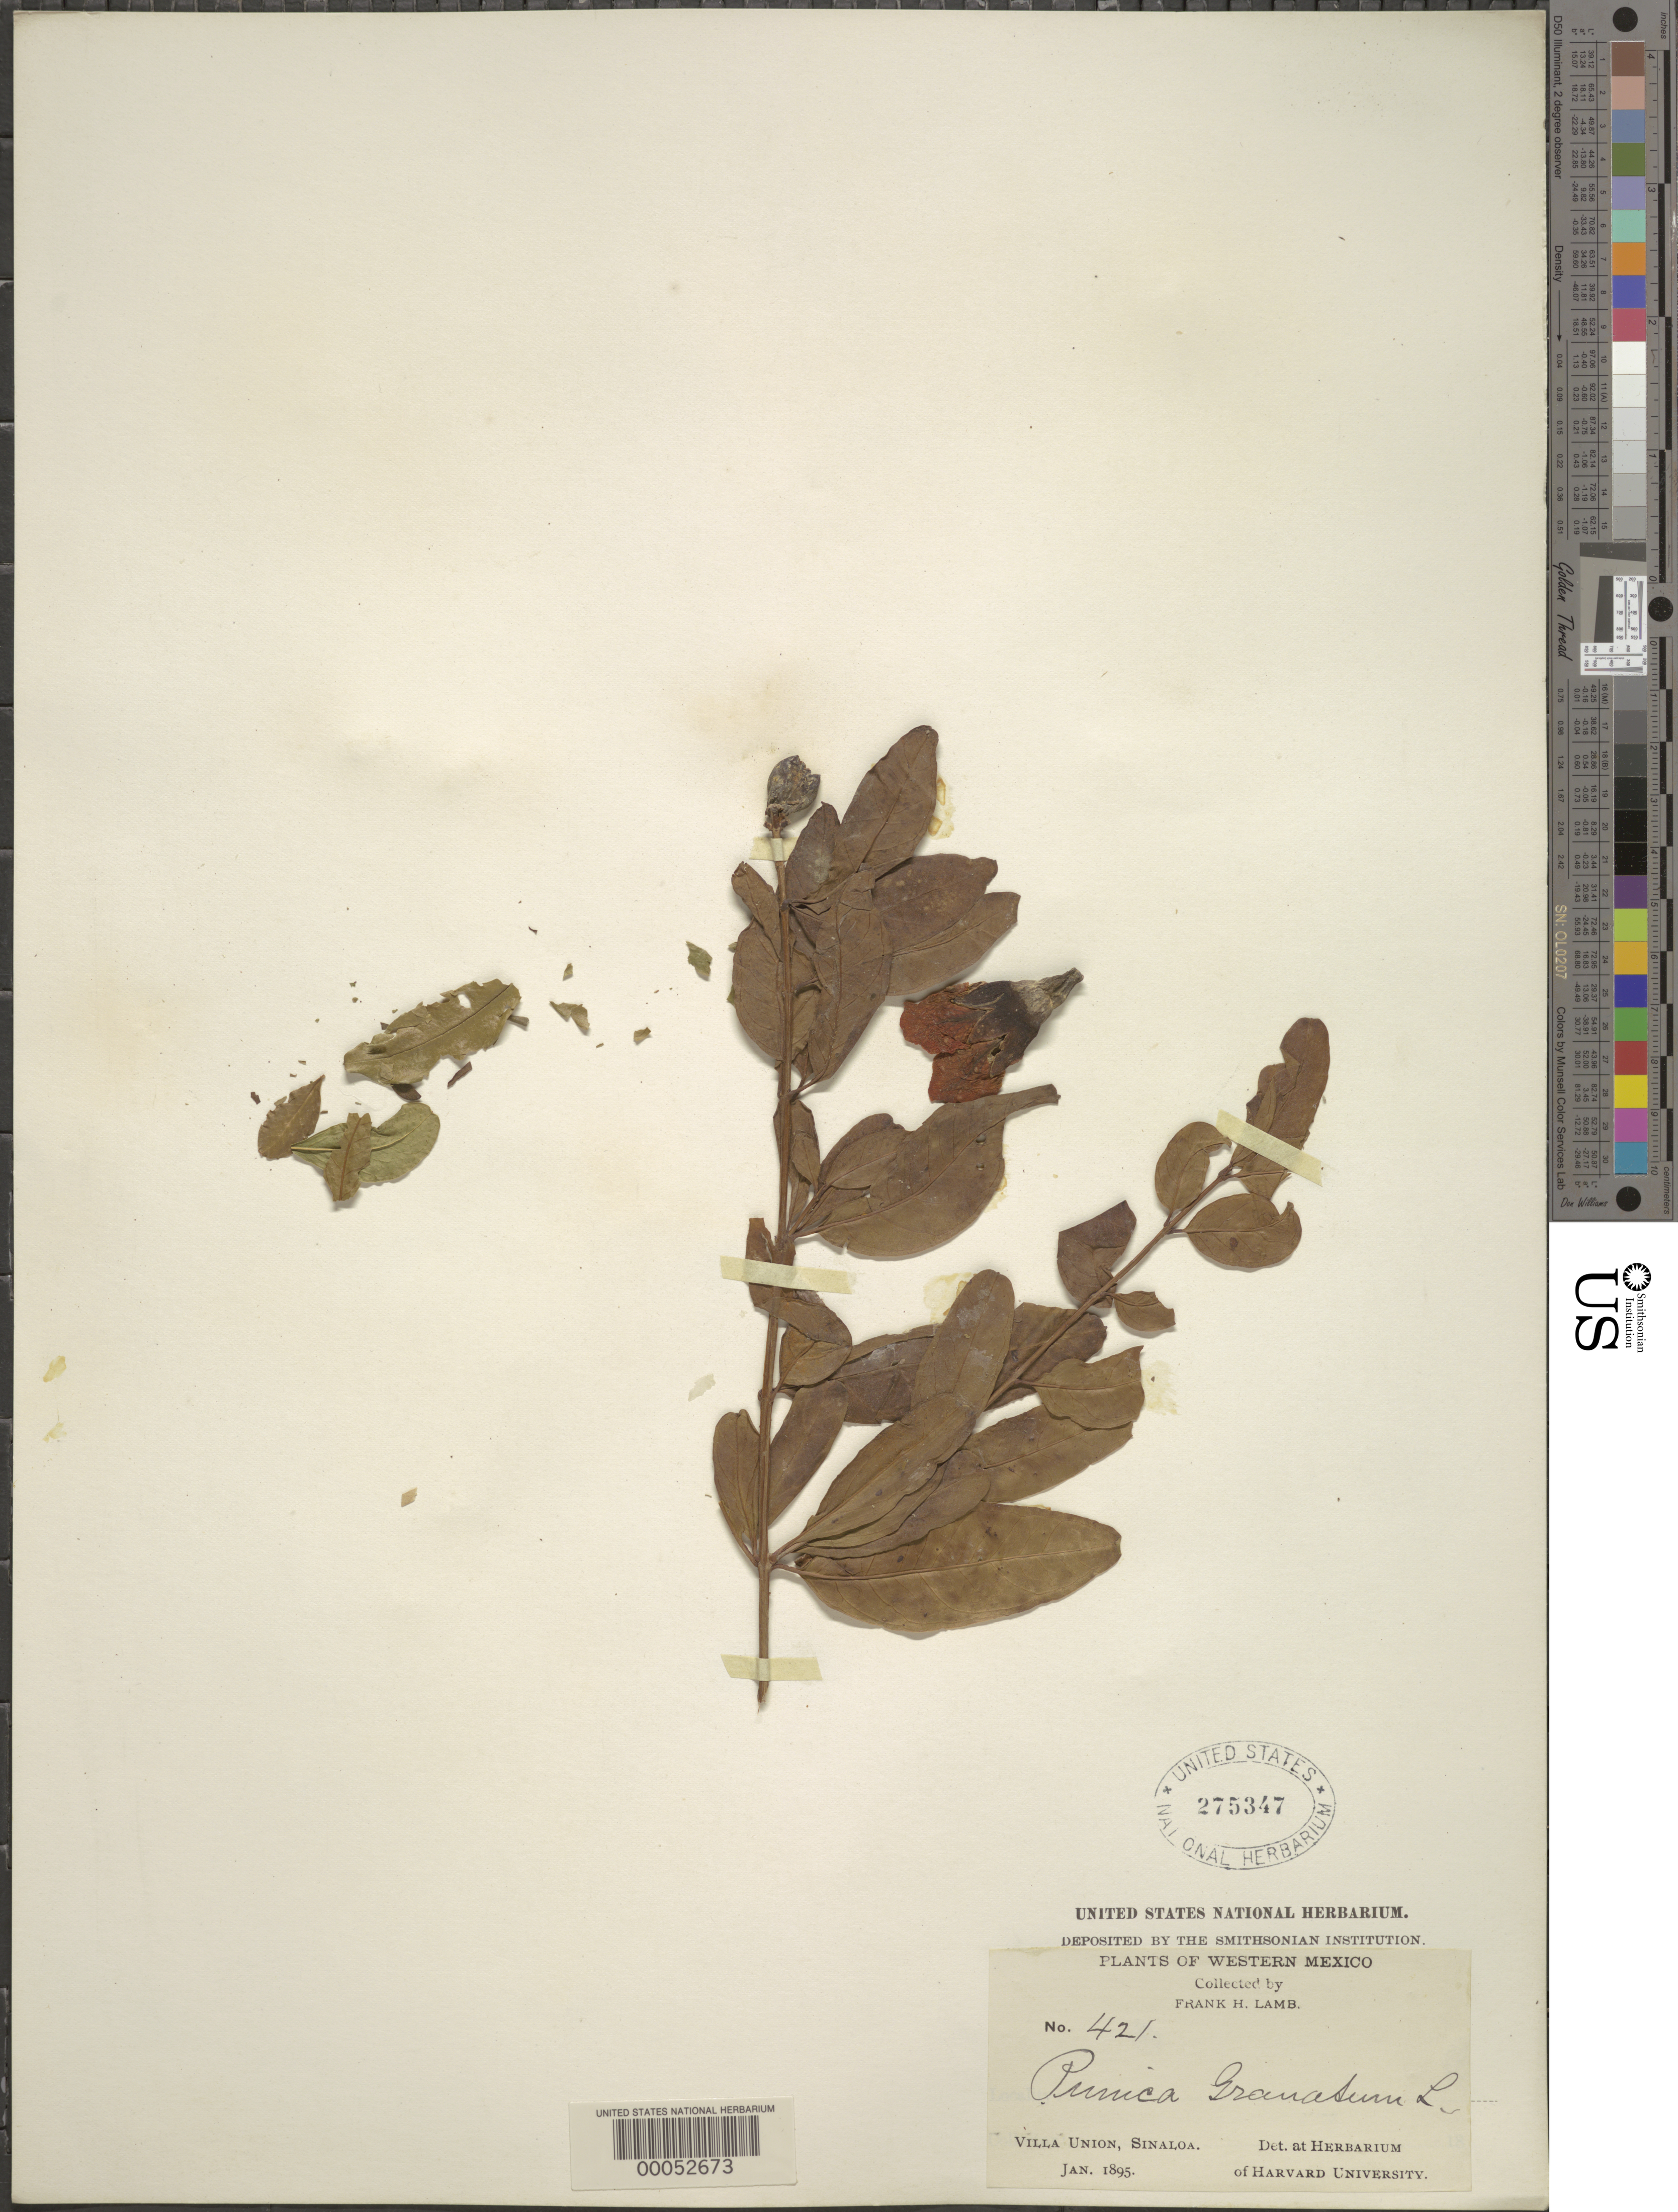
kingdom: Plantae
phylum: Tracheophyta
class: Magnoliopsida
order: Myrtales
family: Lythraceae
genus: Punica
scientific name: Punica granatum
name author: L.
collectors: F. H. Lamb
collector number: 421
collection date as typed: Jan 1895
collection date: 1895-01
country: Mexico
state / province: Sinaloa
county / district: Mazatlán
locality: Villa Unión.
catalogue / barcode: US 275347